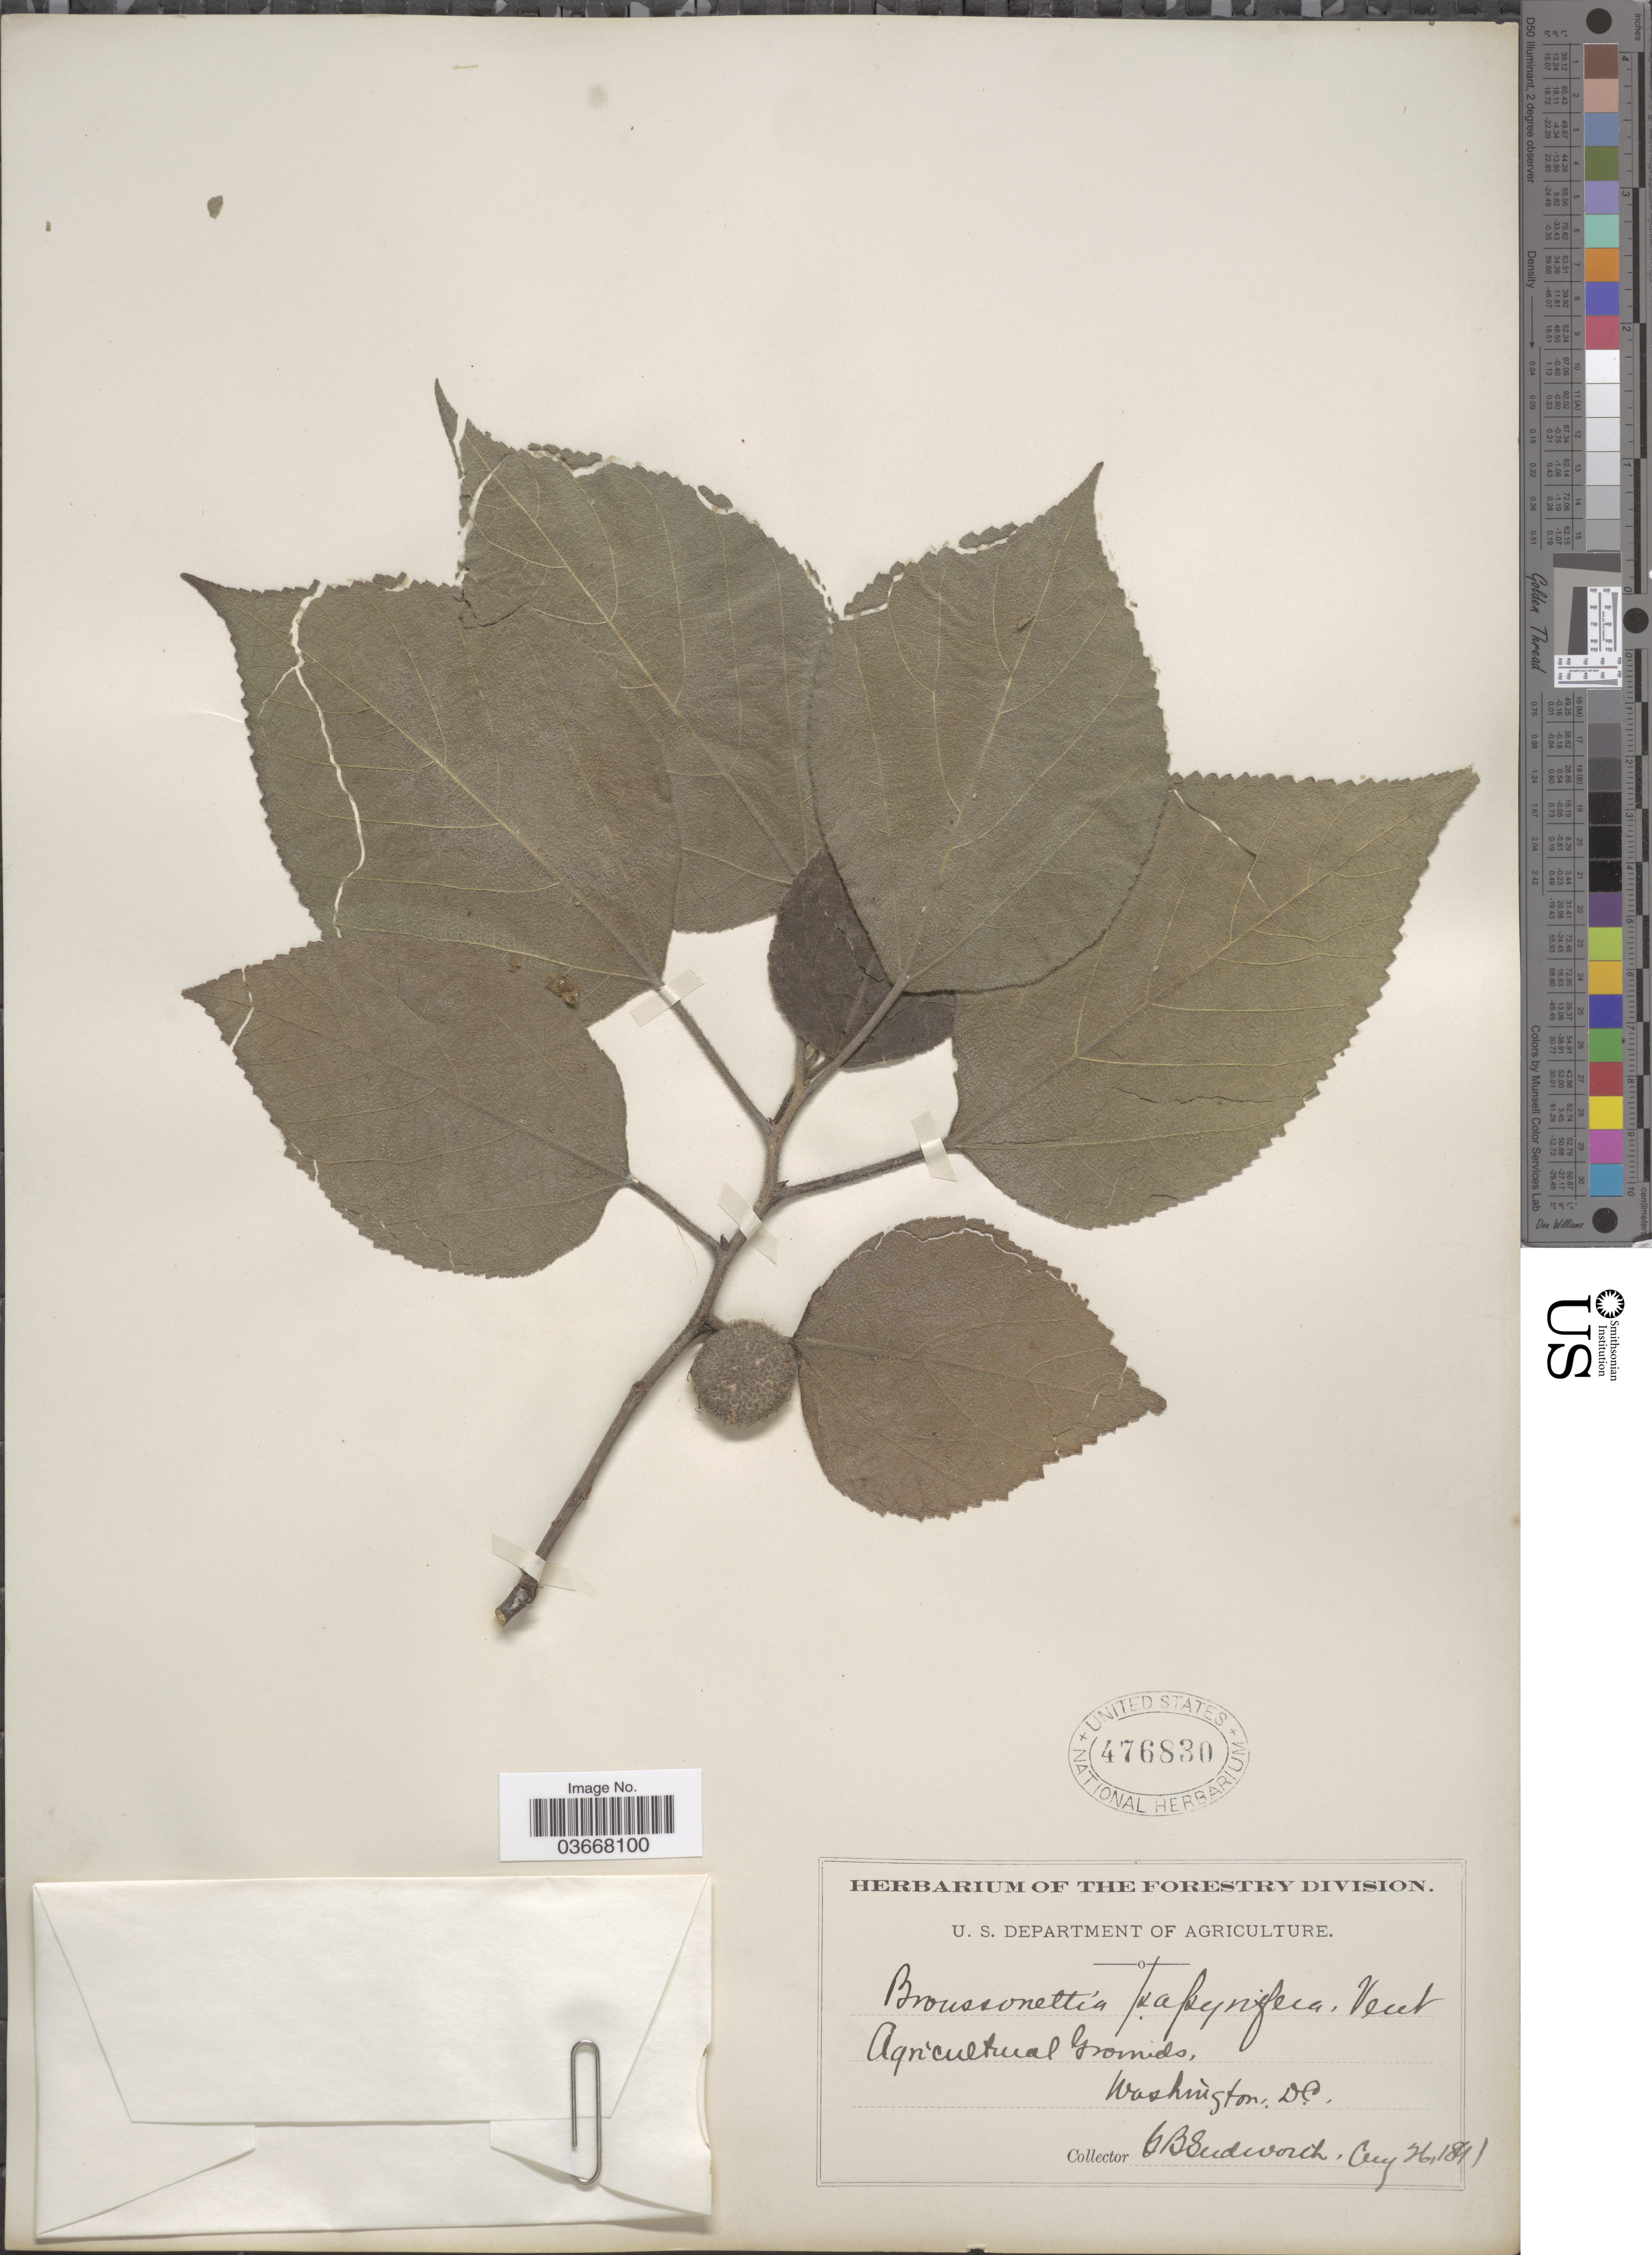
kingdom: Plantae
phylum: Tracheophyta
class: Magnoliopsida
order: Rosales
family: Moraceae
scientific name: Broussoneta papyrifera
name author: (L.) L'Hér. ex Vent.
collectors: G. B. Sudworth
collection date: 1891-08-26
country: United States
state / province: District of Columbia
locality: Agricultural Grounds, Washington D.C.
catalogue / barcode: US 476830